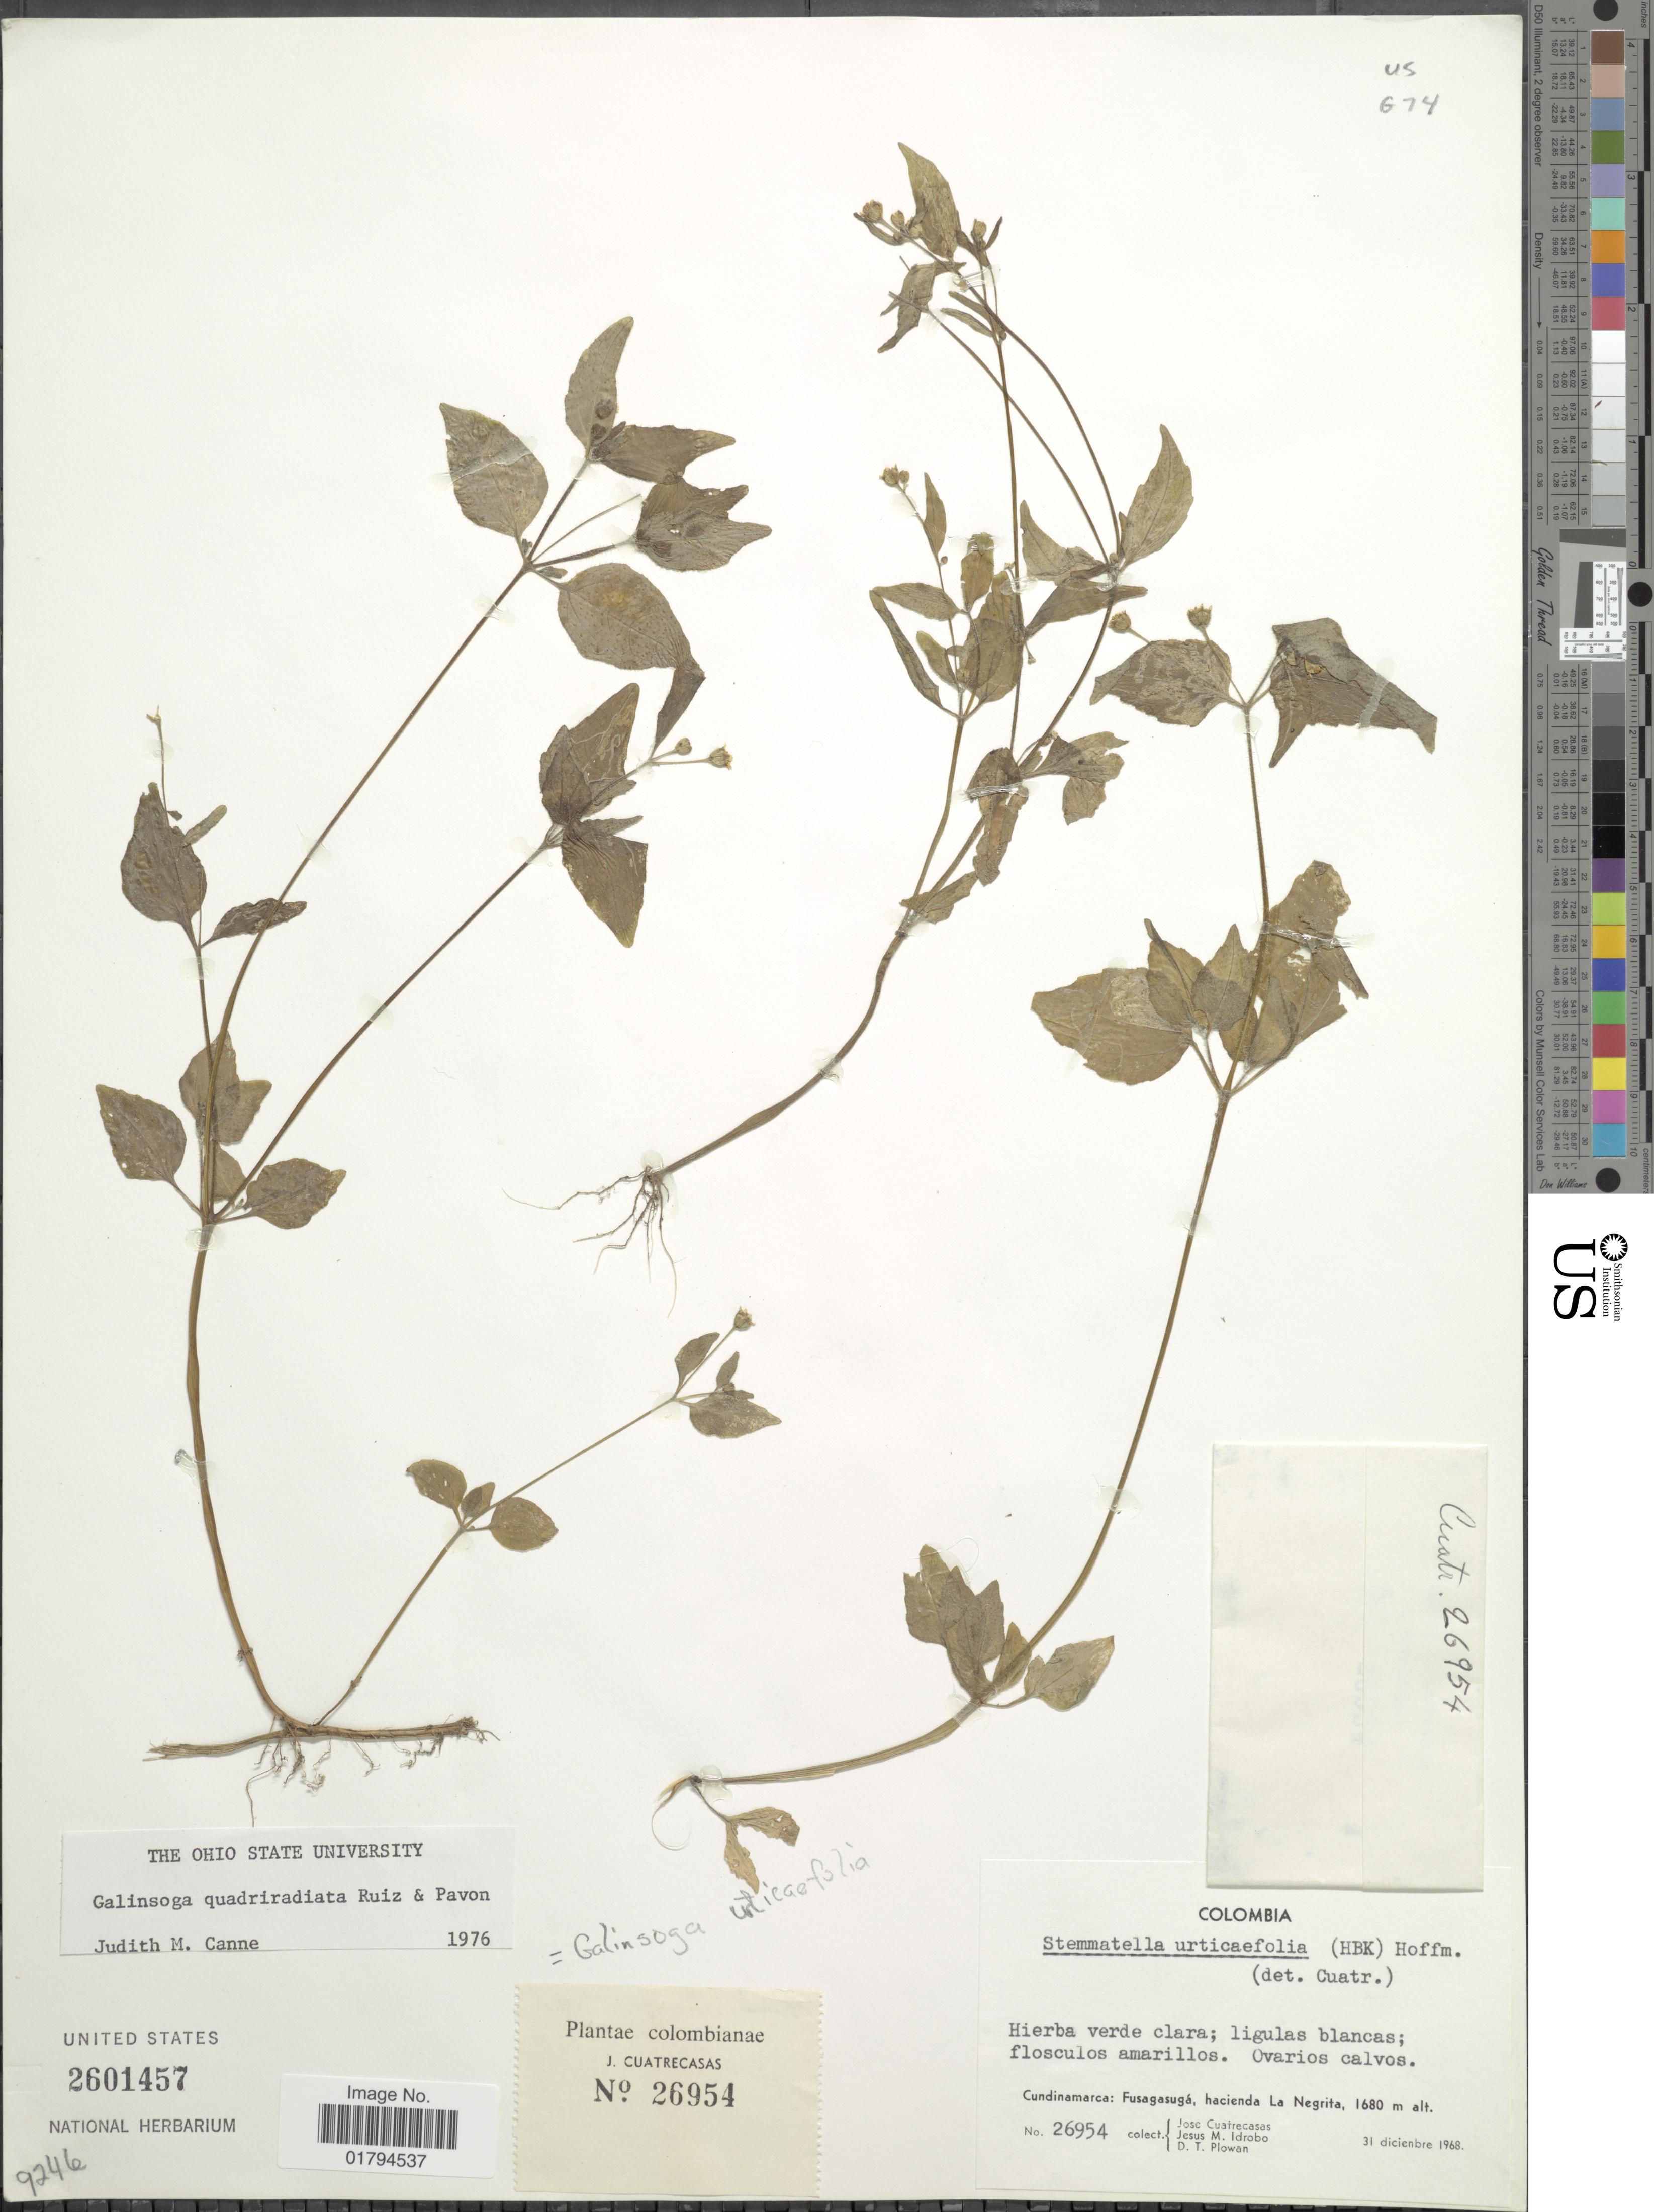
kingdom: Plantae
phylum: Tracheophyta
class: Magnoliopsida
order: Asterales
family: Asteraceae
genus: Galinsoga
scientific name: Galinsoga quadriradiata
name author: Ruiz & Pav.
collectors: J. Cuatrecasas, J. M. Idrobo & D. Plowan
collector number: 26954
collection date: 1968-12-31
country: Colombia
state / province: Cundinamarca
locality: Fusagasuga, hacienda La Negrita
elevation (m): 1680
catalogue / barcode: US 2601457